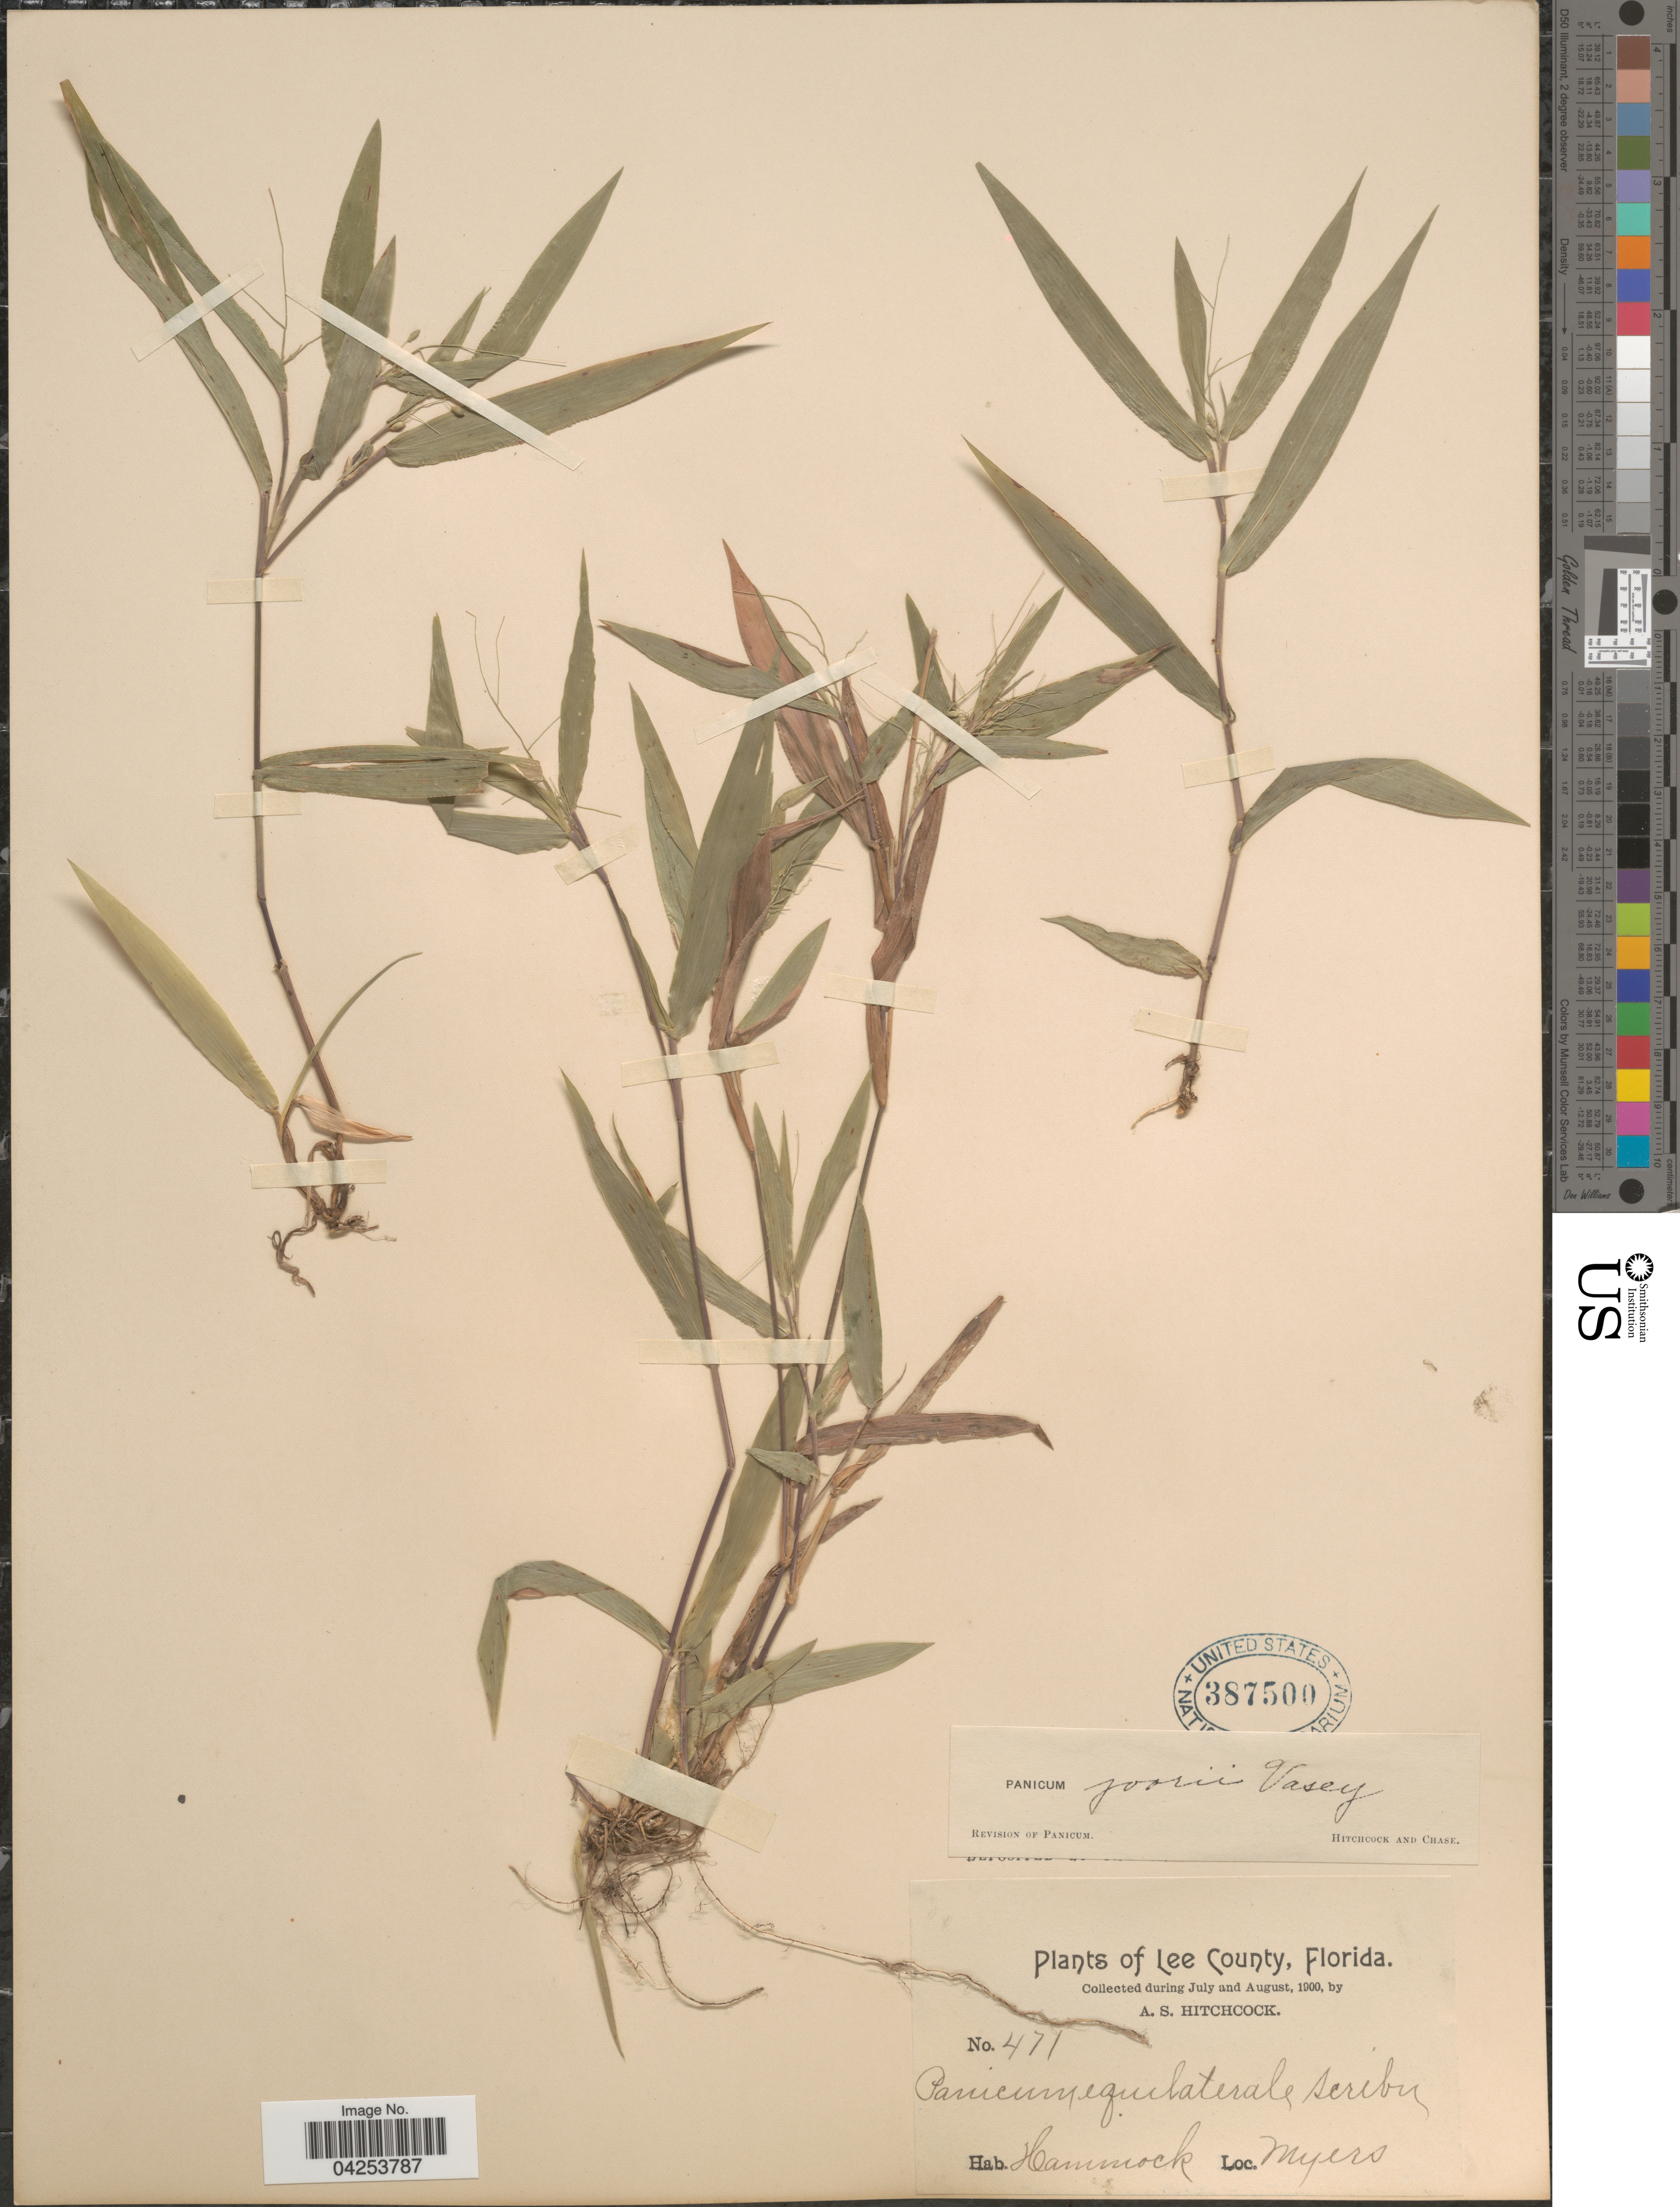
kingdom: Plantae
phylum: Tracheophyta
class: Liliopsida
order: Poales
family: Poaceae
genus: Dichanthelium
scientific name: Dichanthelium commutatum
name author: (Schult.) Gould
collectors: A. S. Hitchcock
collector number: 471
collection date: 1900-07/1900-08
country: United States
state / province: Florida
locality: Lee County. Hammock. Myers.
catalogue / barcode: US 387500